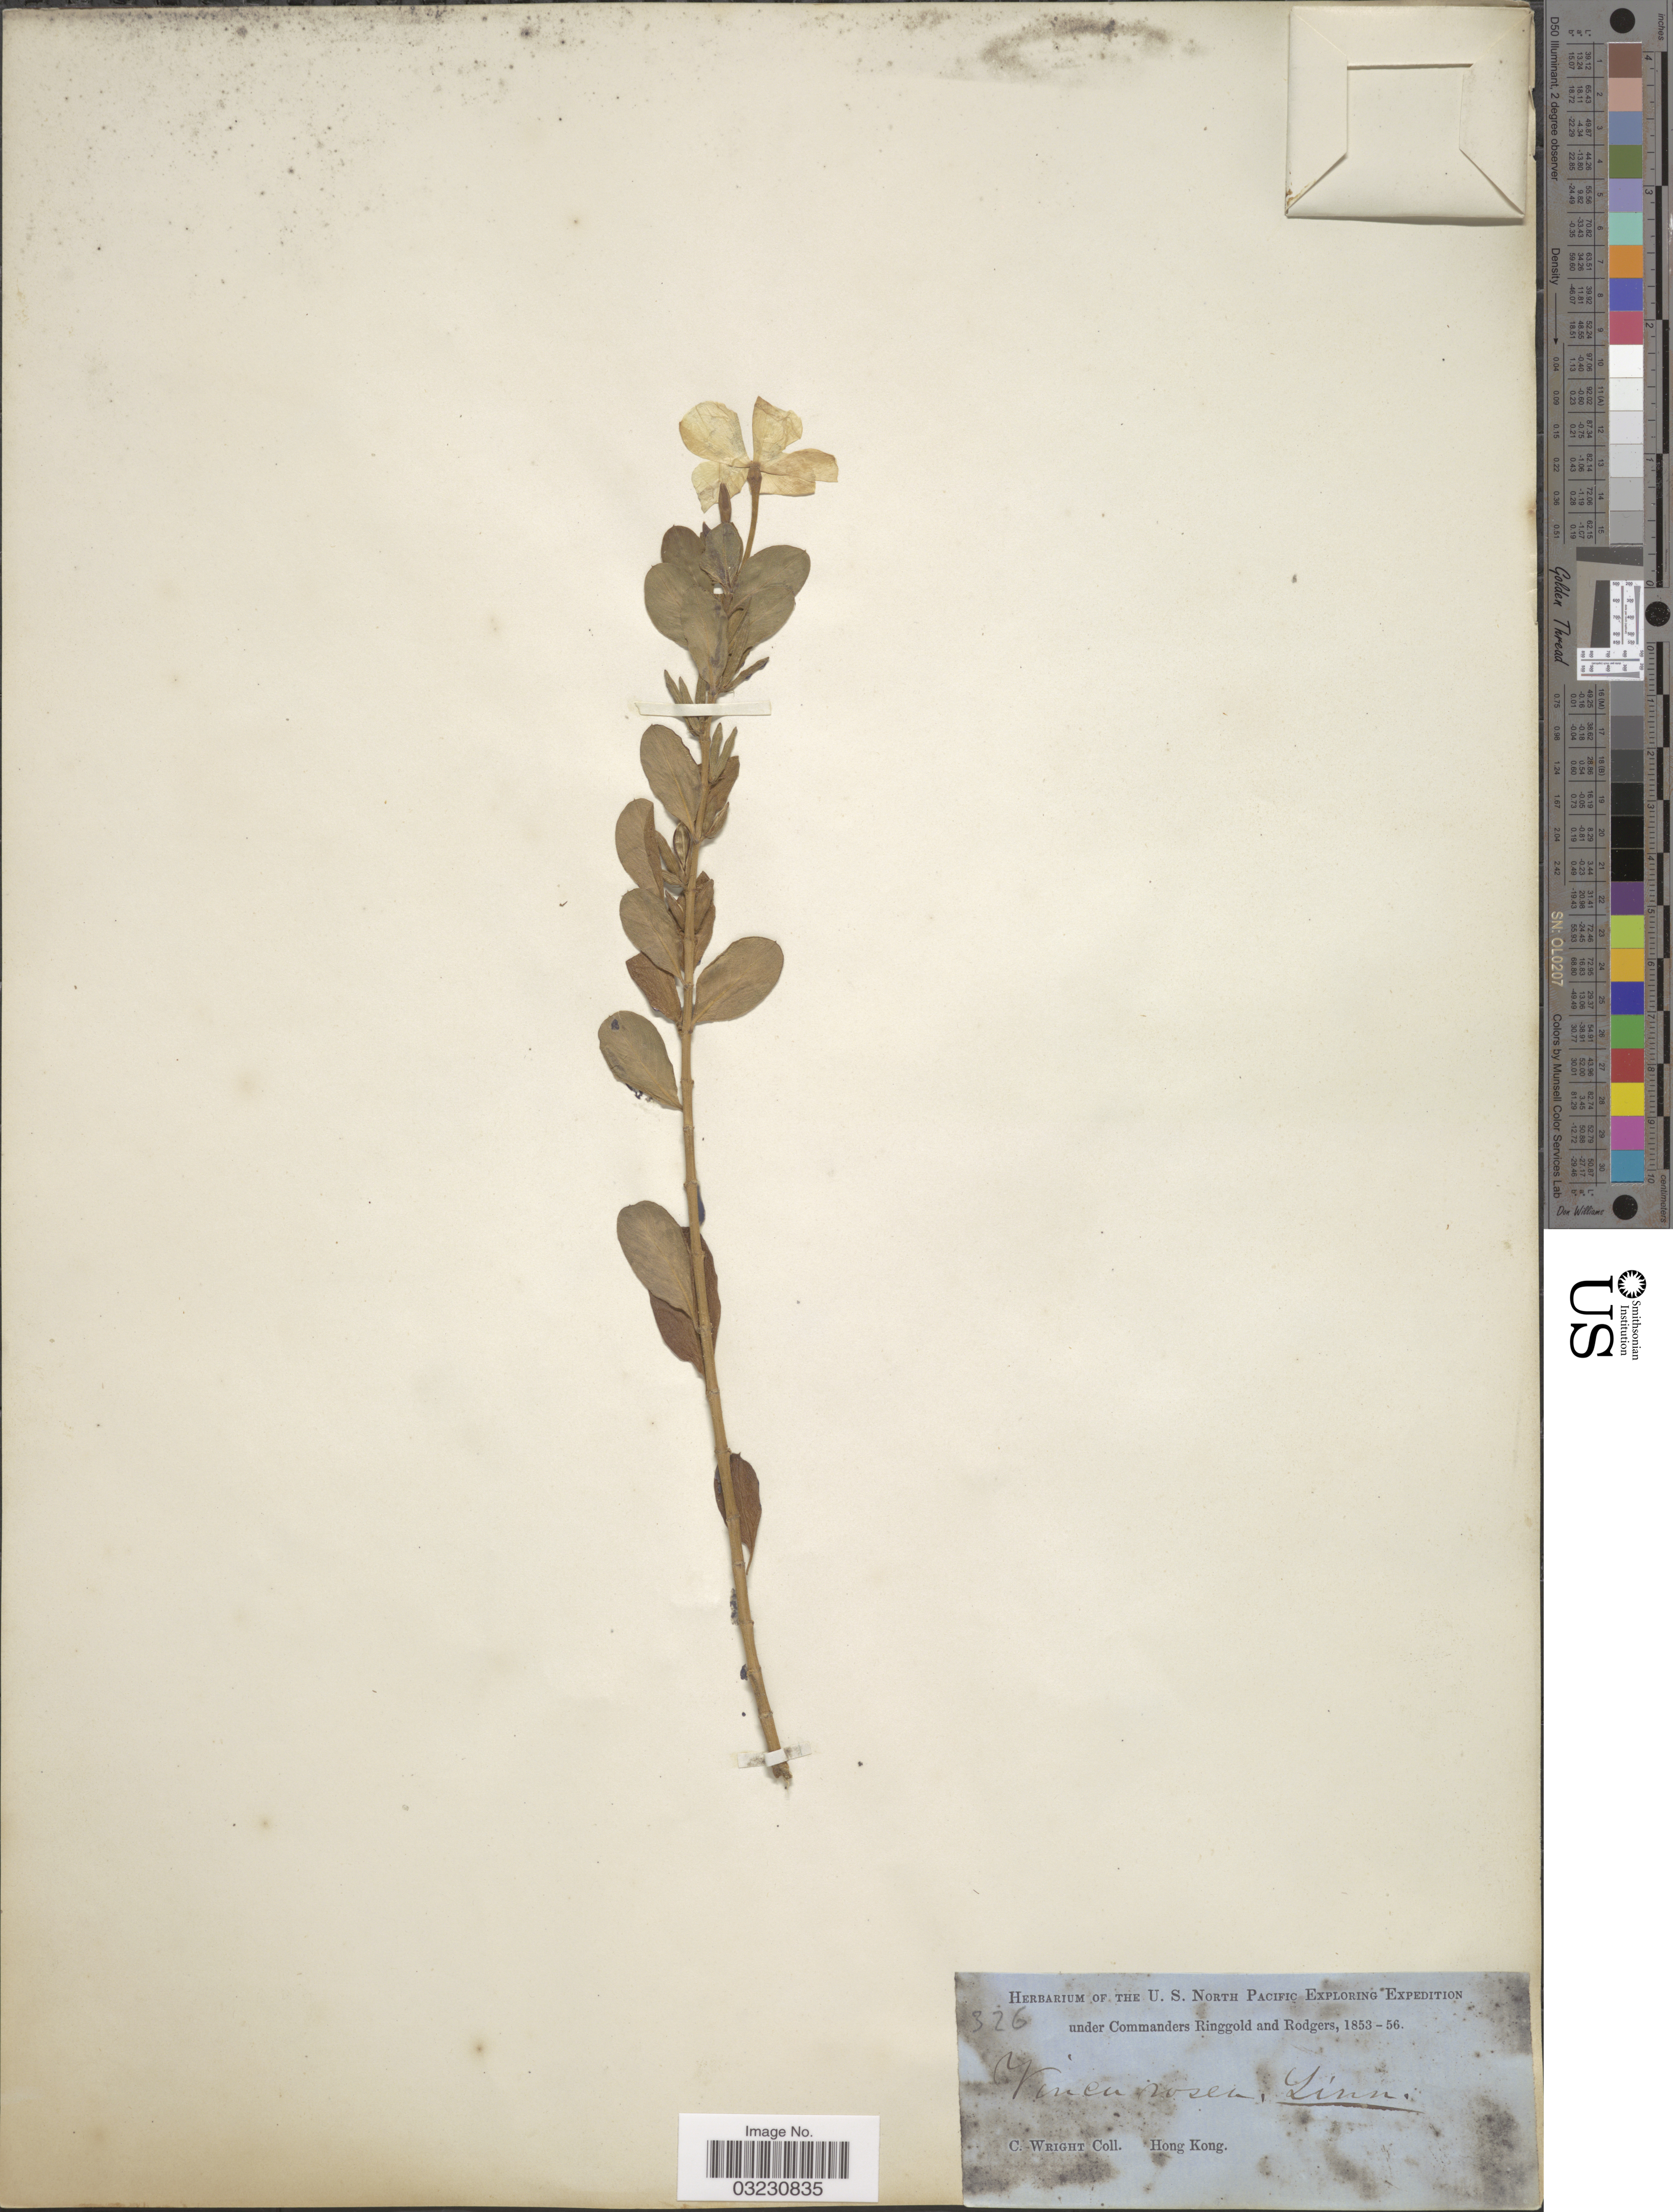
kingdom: Plantae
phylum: Tracheophyta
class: Magnoliopsida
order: Gentianales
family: Apocynaceae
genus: Catharanthus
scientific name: Catharanthus roseus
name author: (L.) G. Don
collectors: C. Wright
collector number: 326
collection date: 1853/1856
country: China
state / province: Hong Kong